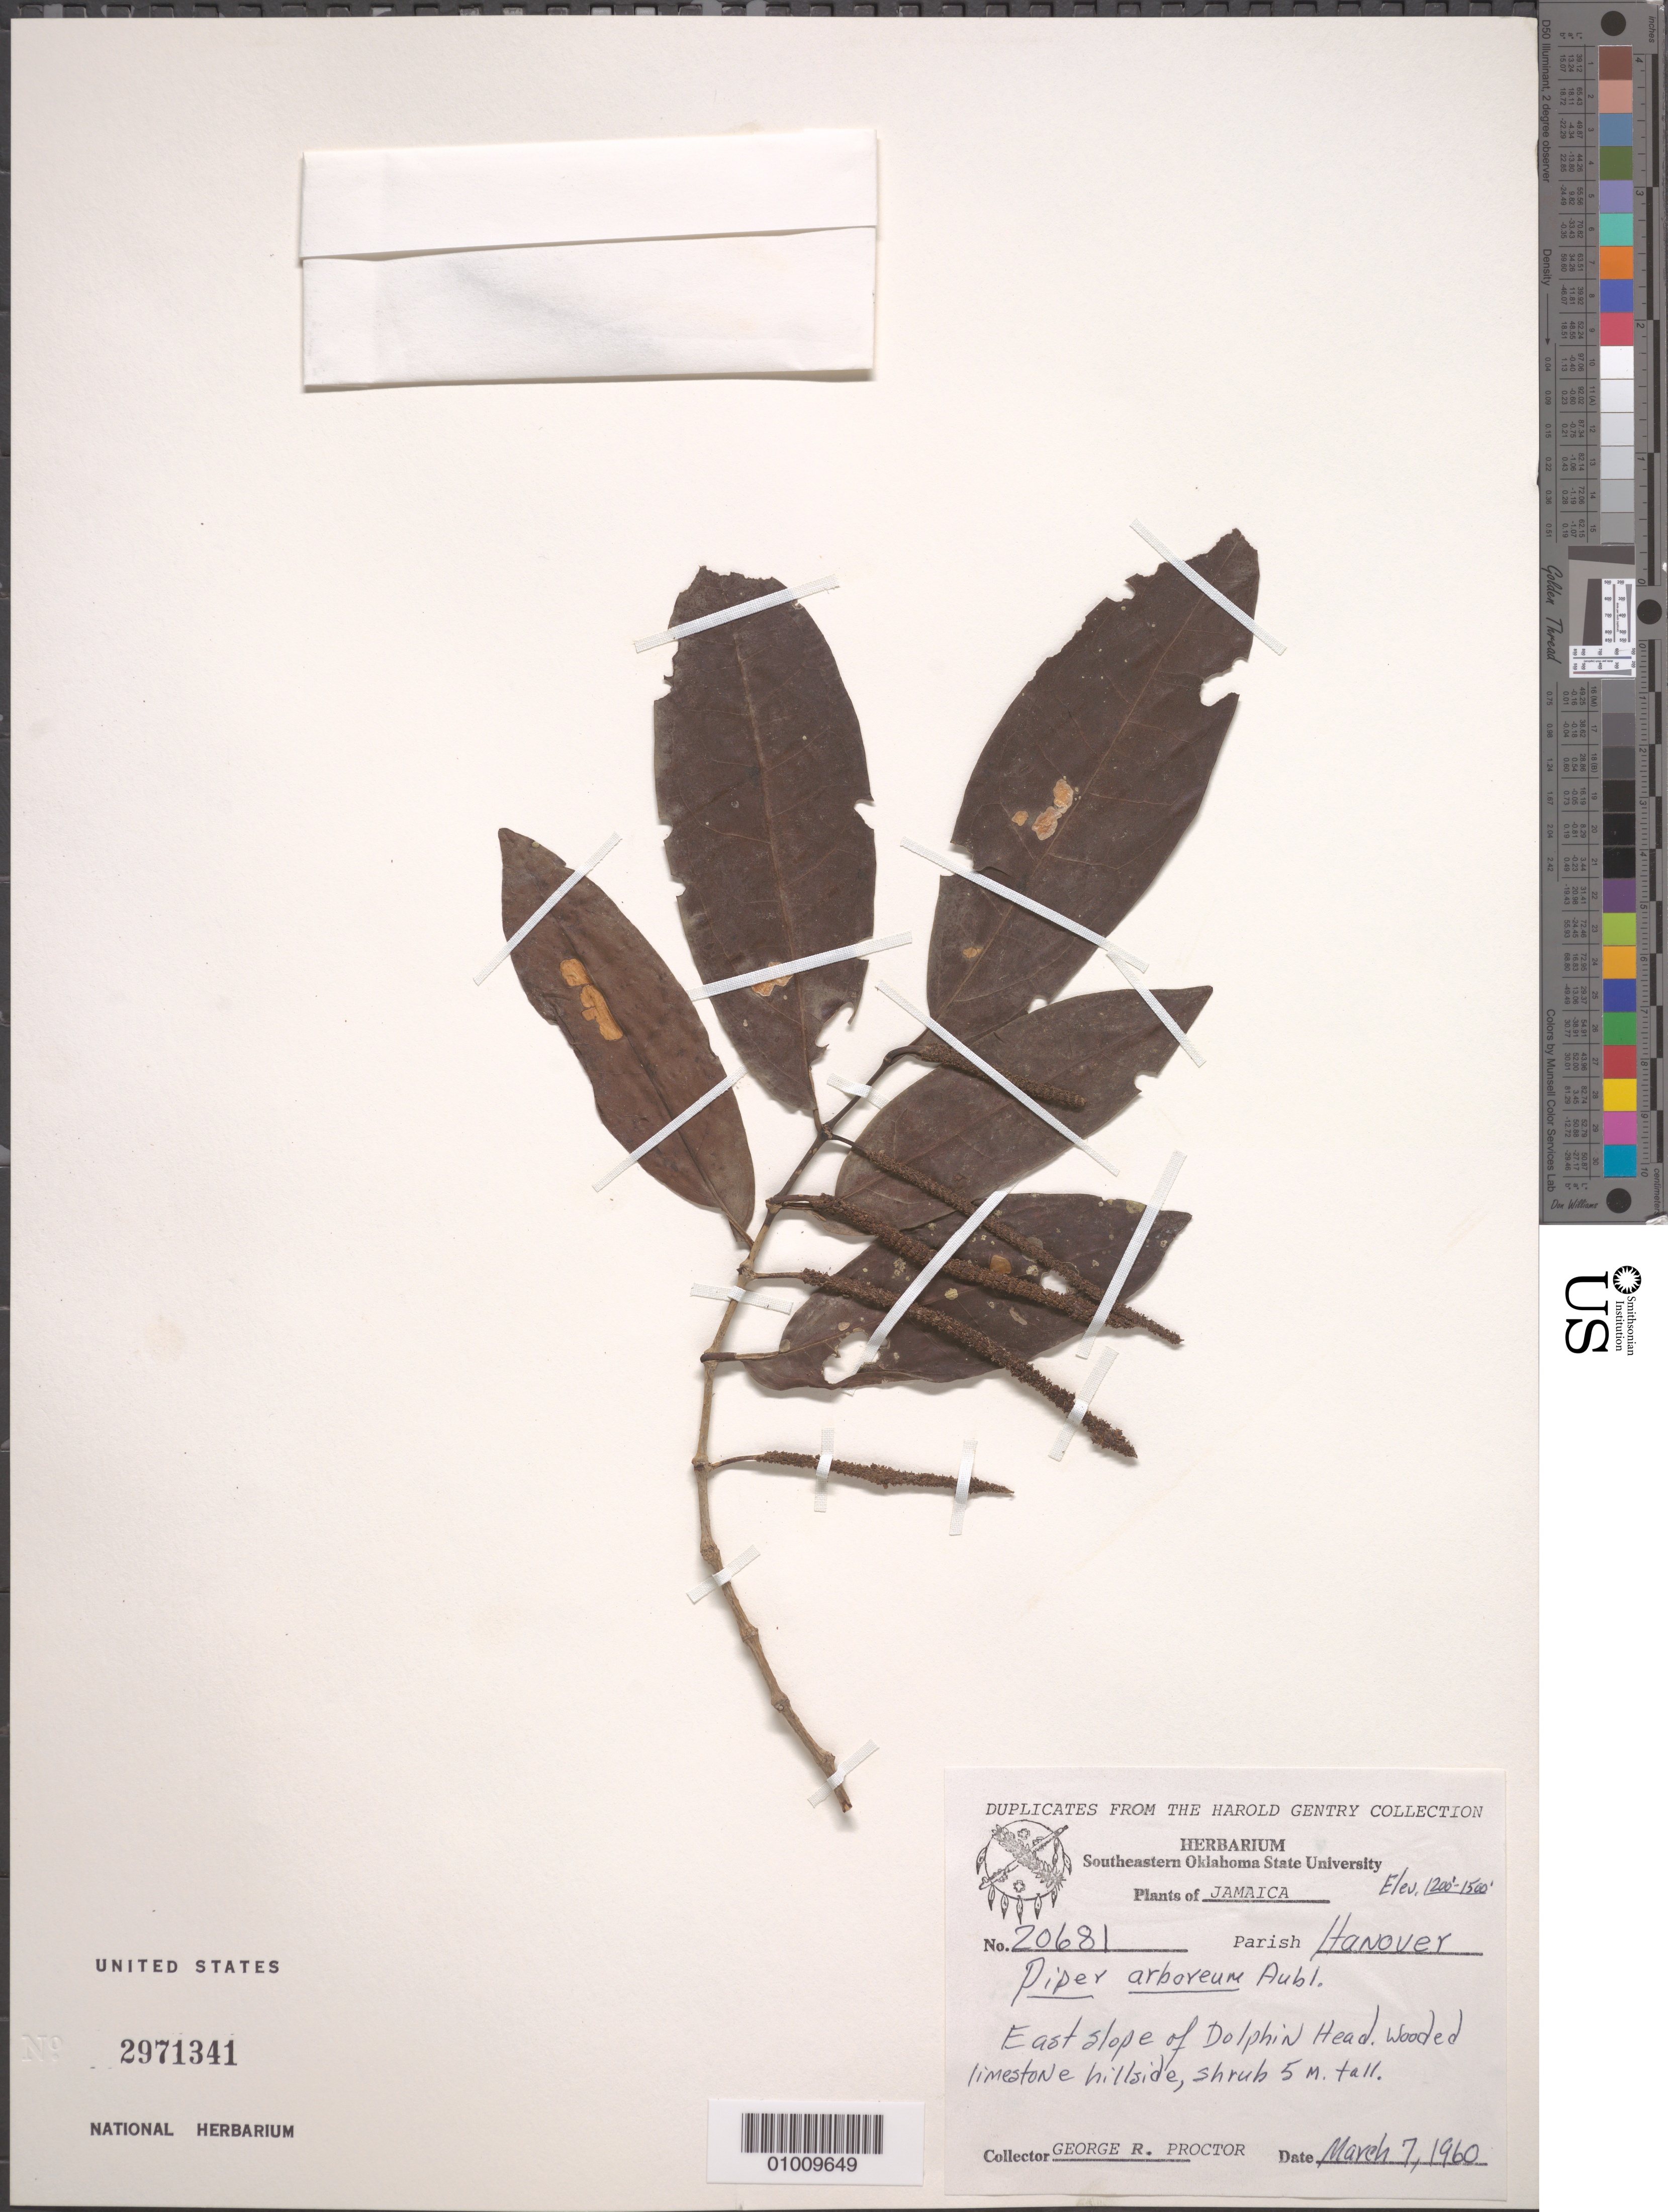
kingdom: Plantae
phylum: Tracheophyta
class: Magnoliopsida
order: Piperales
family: Piperaceae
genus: Piper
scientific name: Piper arboreum subsp. stamineum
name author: (Miq.) Borhidi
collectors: G. R. Proctor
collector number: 20681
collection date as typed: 07 Mar 1960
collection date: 1960-03-07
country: Jamaica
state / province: Hanover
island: Jamaica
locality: East slope of Dolphin Head. Wooded limestone hillside, shrub 5m tall.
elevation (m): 366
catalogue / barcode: US 2971341